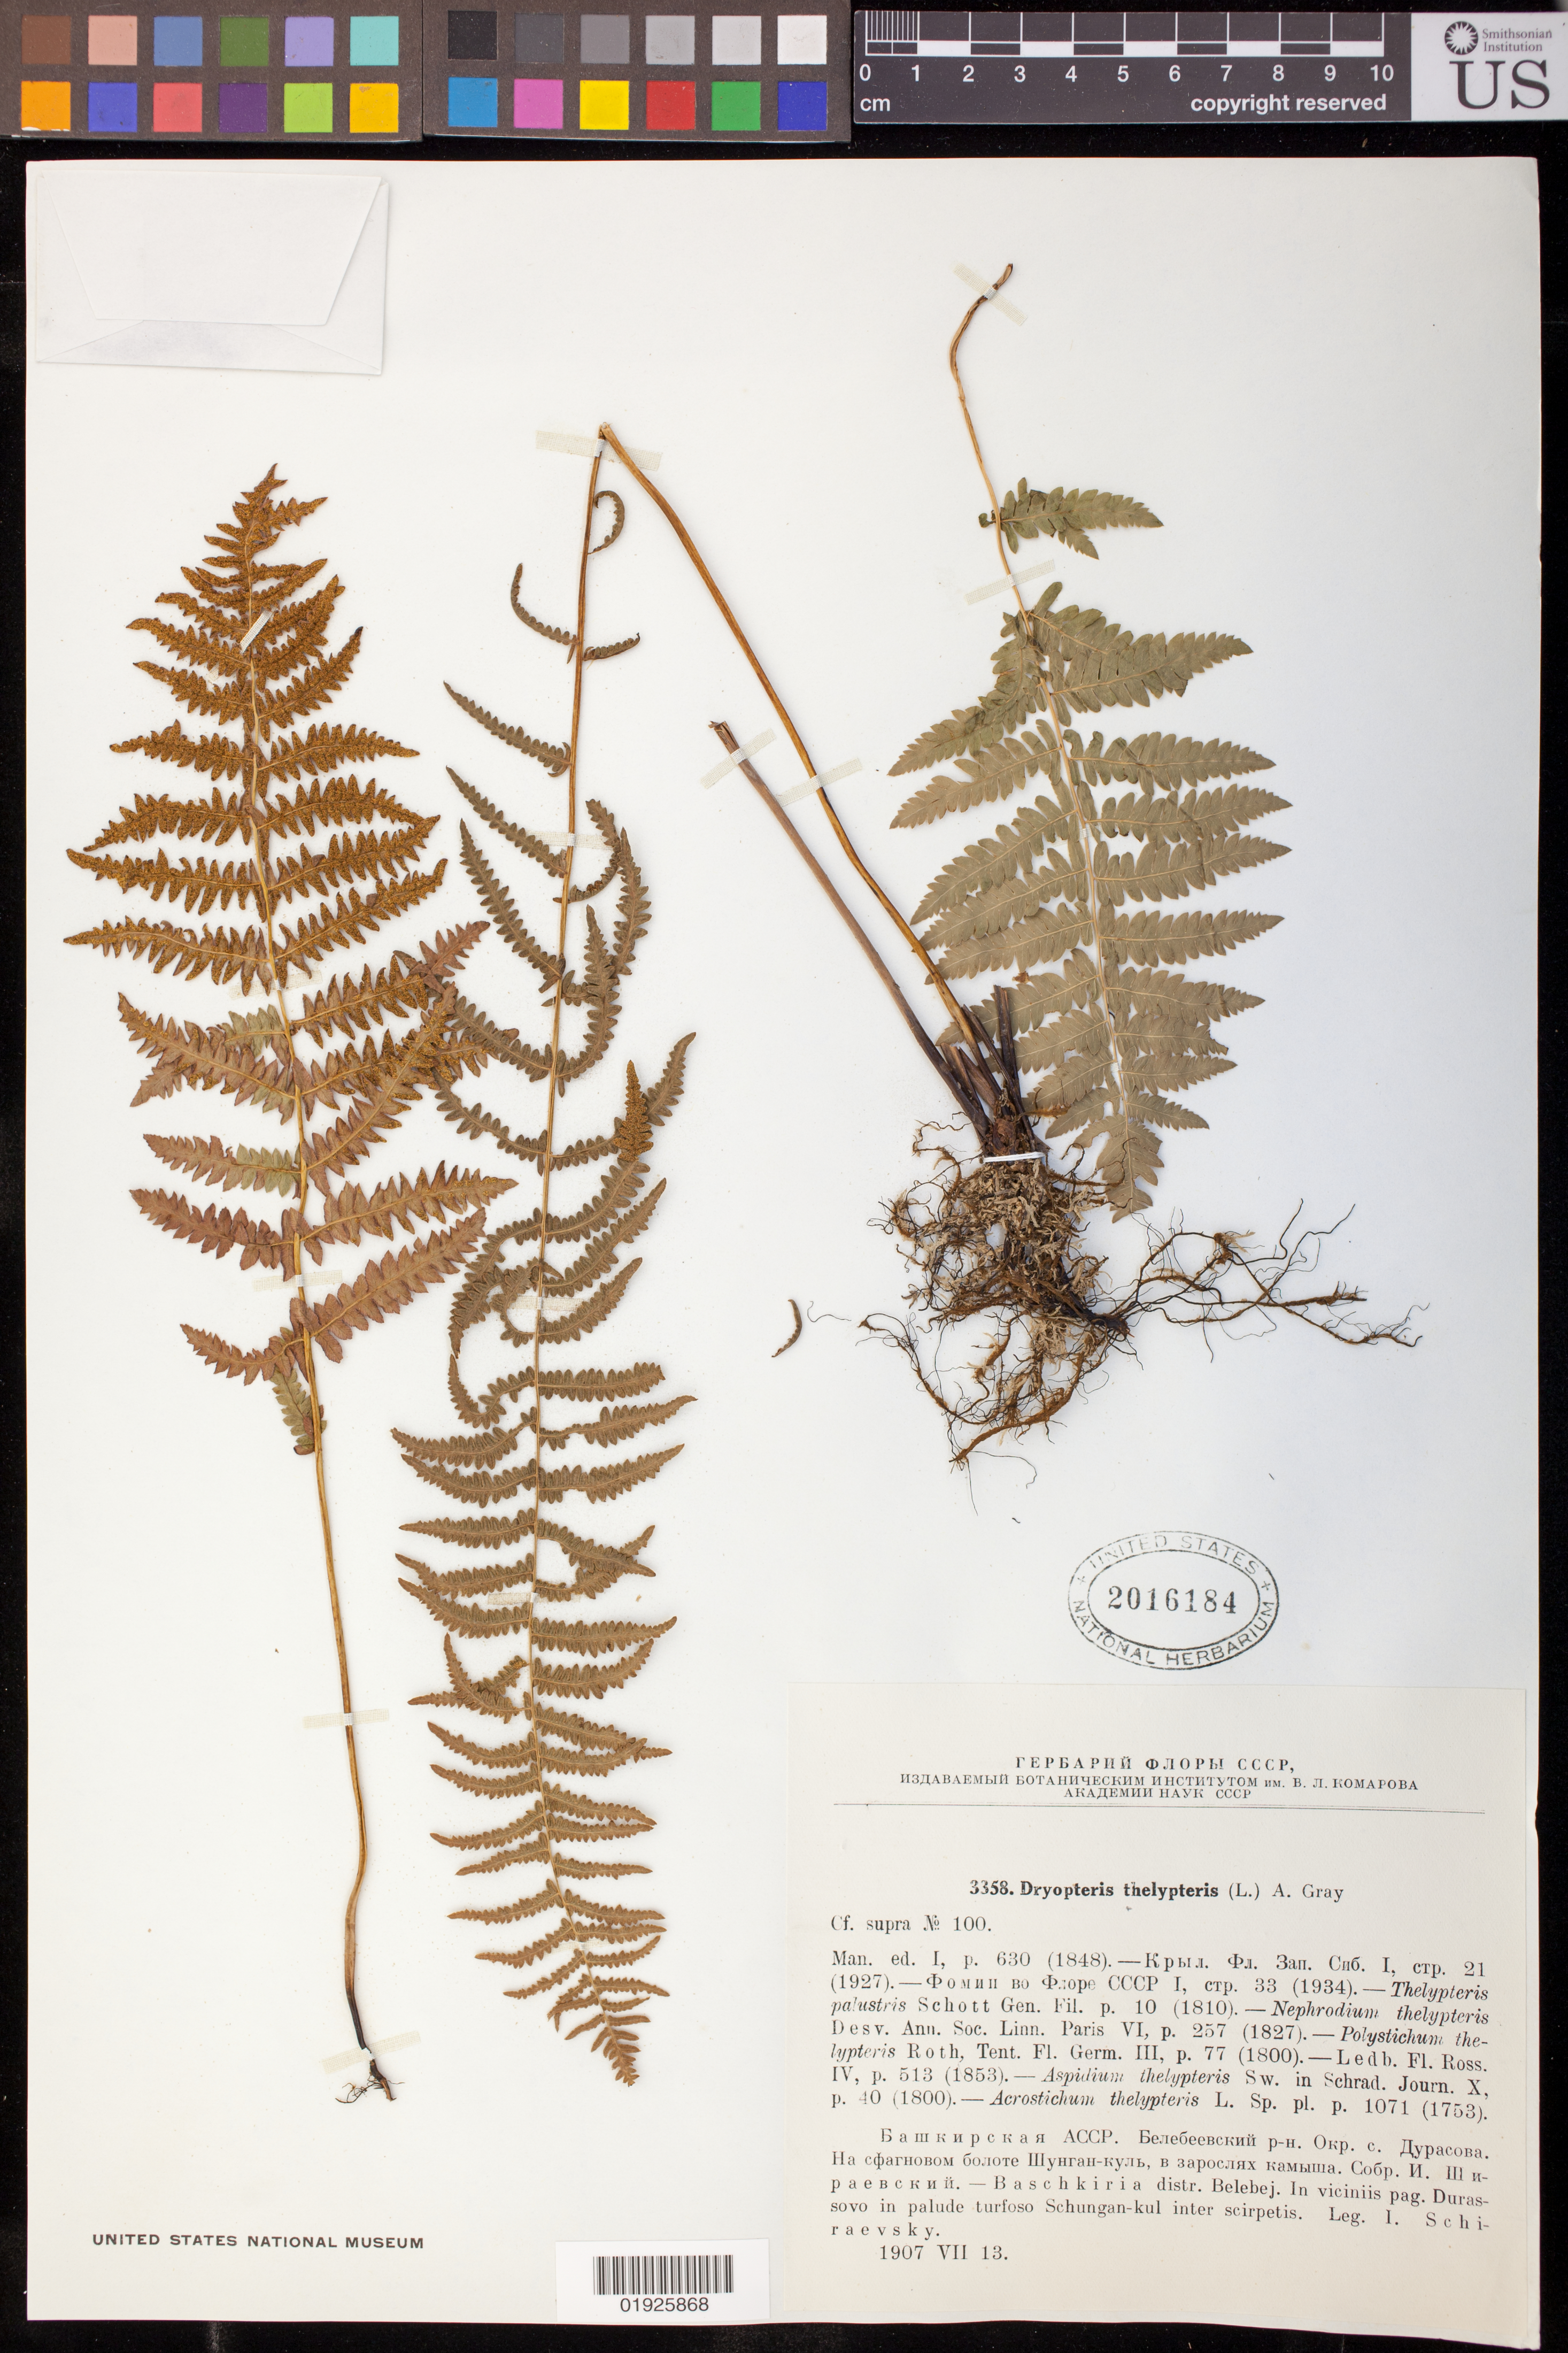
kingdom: Plantae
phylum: Tracheophyta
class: Polypodiopsida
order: Polypodiales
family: Thelypteridaceae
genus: Thelypteris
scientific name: Thelypteris palustris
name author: (Salisb.) Schott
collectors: I. Schiraevsky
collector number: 3358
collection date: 1907-07-13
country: Russian Federation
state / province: Bashkortostan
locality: Baschkiria distr. Belebej. In viciniis pag. Durassovo en palude turfoso Schungan-kul inter scirpetis.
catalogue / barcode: US 2016184